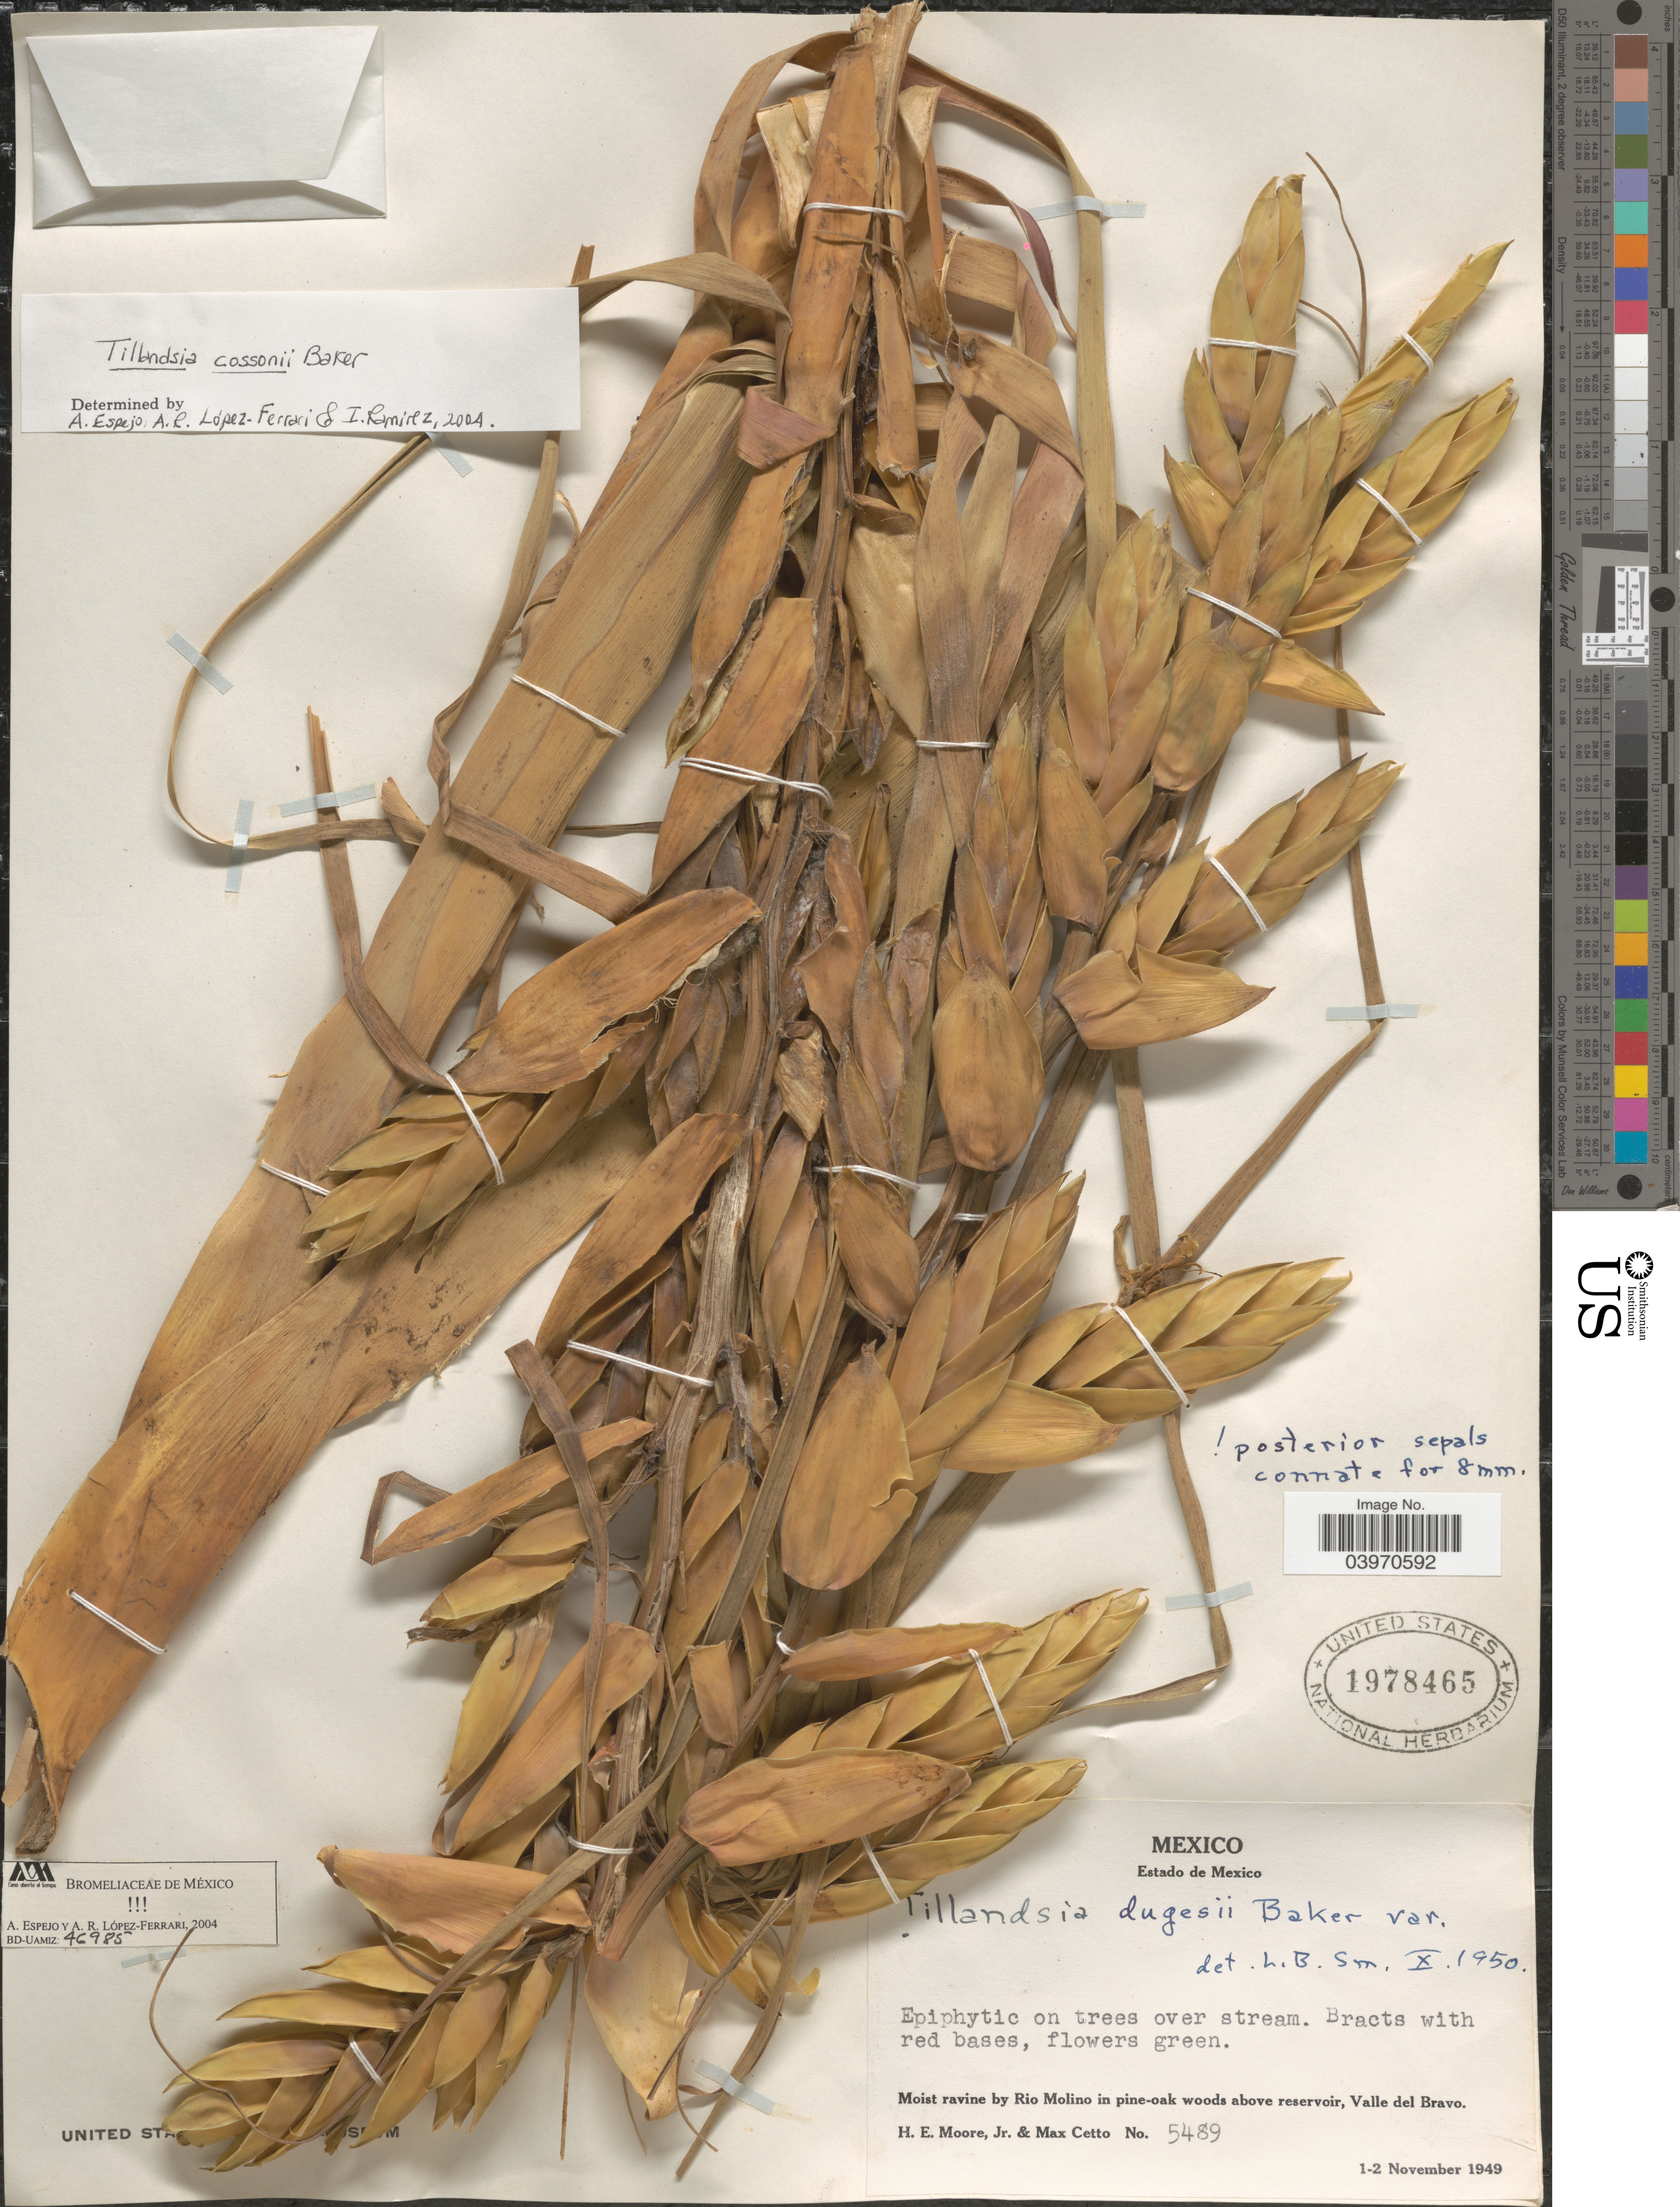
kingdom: Plantae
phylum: Tracheophyta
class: Liliopsida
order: Poales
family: Bromeliaceae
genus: Tillandsia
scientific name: Tillandsia cossonii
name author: Baker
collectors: H. Moore & M. Cetto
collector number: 5489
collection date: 1949-11-01/1949-11-02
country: Mexico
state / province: México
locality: Moist ravine by Rio Molino in pine-oak woods above reservoir, Valle del Bravo.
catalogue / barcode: US 1978465